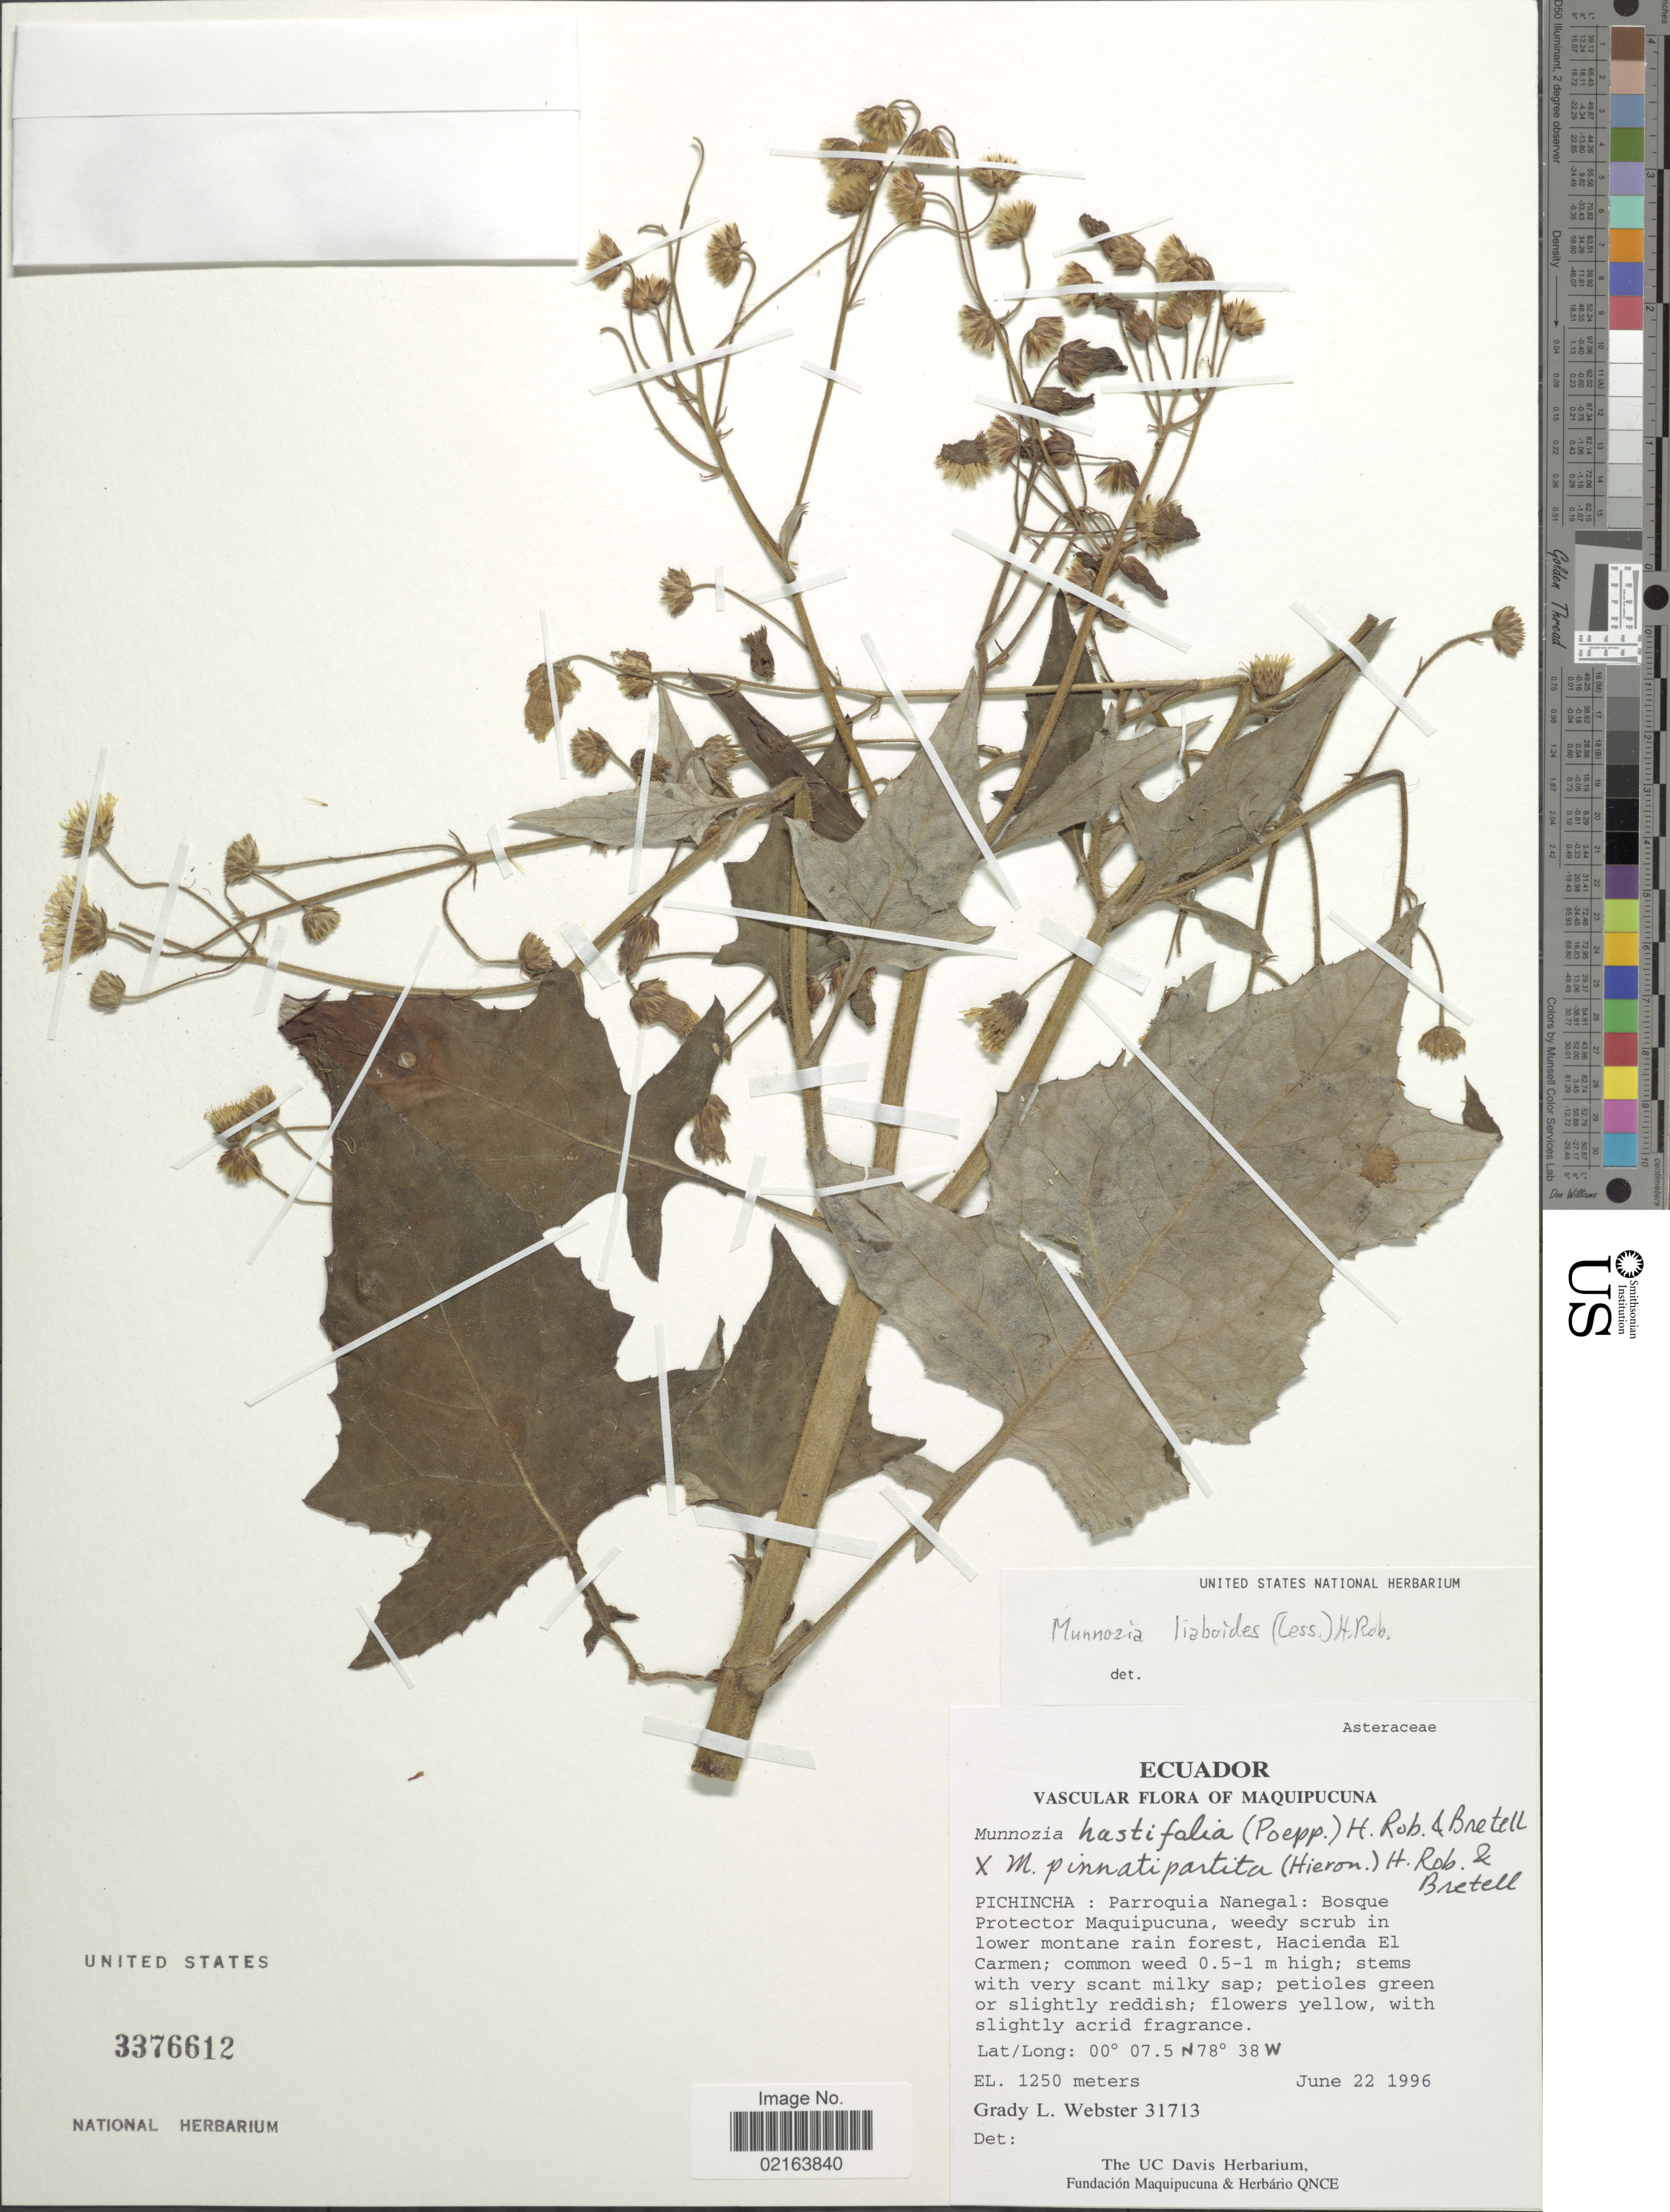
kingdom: Plantae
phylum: Tracheophyta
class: Magnoliopsida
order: Asterales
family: Asteraceae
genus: Munnozia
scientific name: Munnozia liaboides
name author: (Less.) H. Rob.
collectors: G. L. Webster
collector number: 31713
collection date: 1996-06-22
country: Ecuador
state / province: Pichincha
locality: Pichincha: Parroquia nanegal, Bosque Protector Maquipucuna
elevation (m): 1250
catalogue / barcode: US 3376612